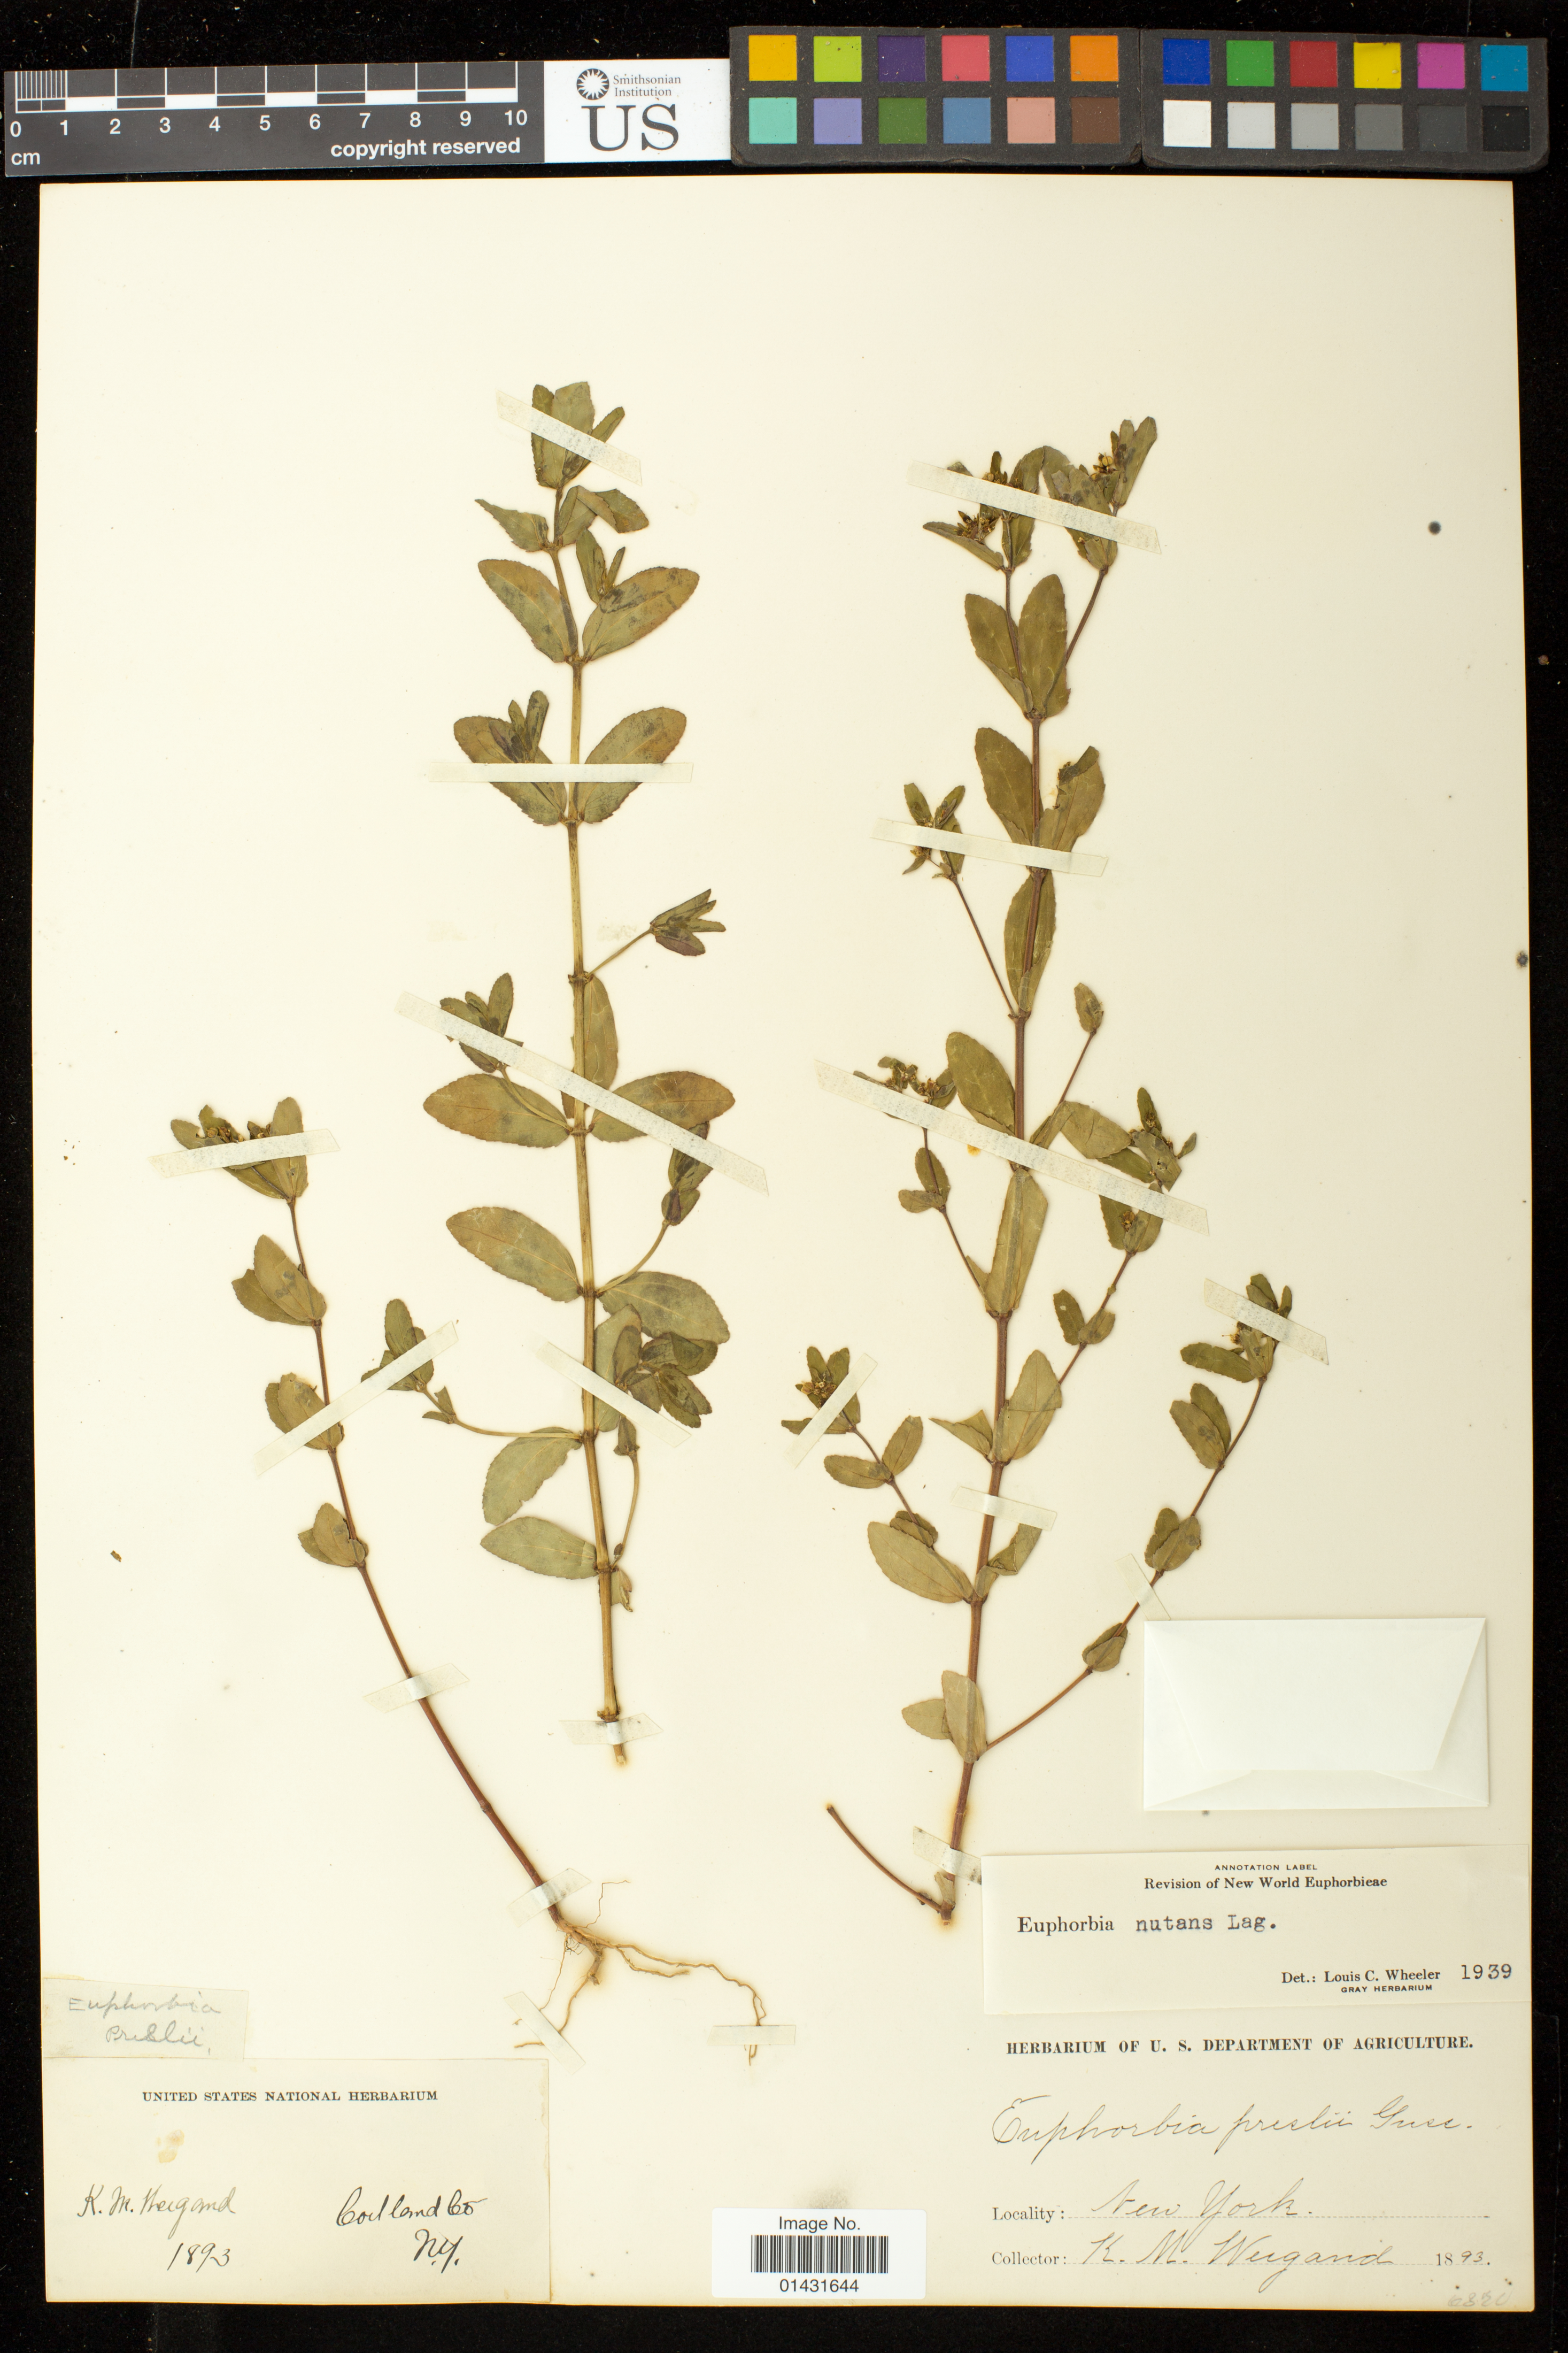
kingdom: Plantae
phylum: Tracheophyta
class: Magnoliopsida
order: Malpighiales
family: Euphorbiaceae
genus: Euphorbia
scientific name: Euphorbia hypericifolia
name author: L.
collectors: K. M. Wiegand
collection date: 1893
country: United States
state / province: New York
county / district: Cortland